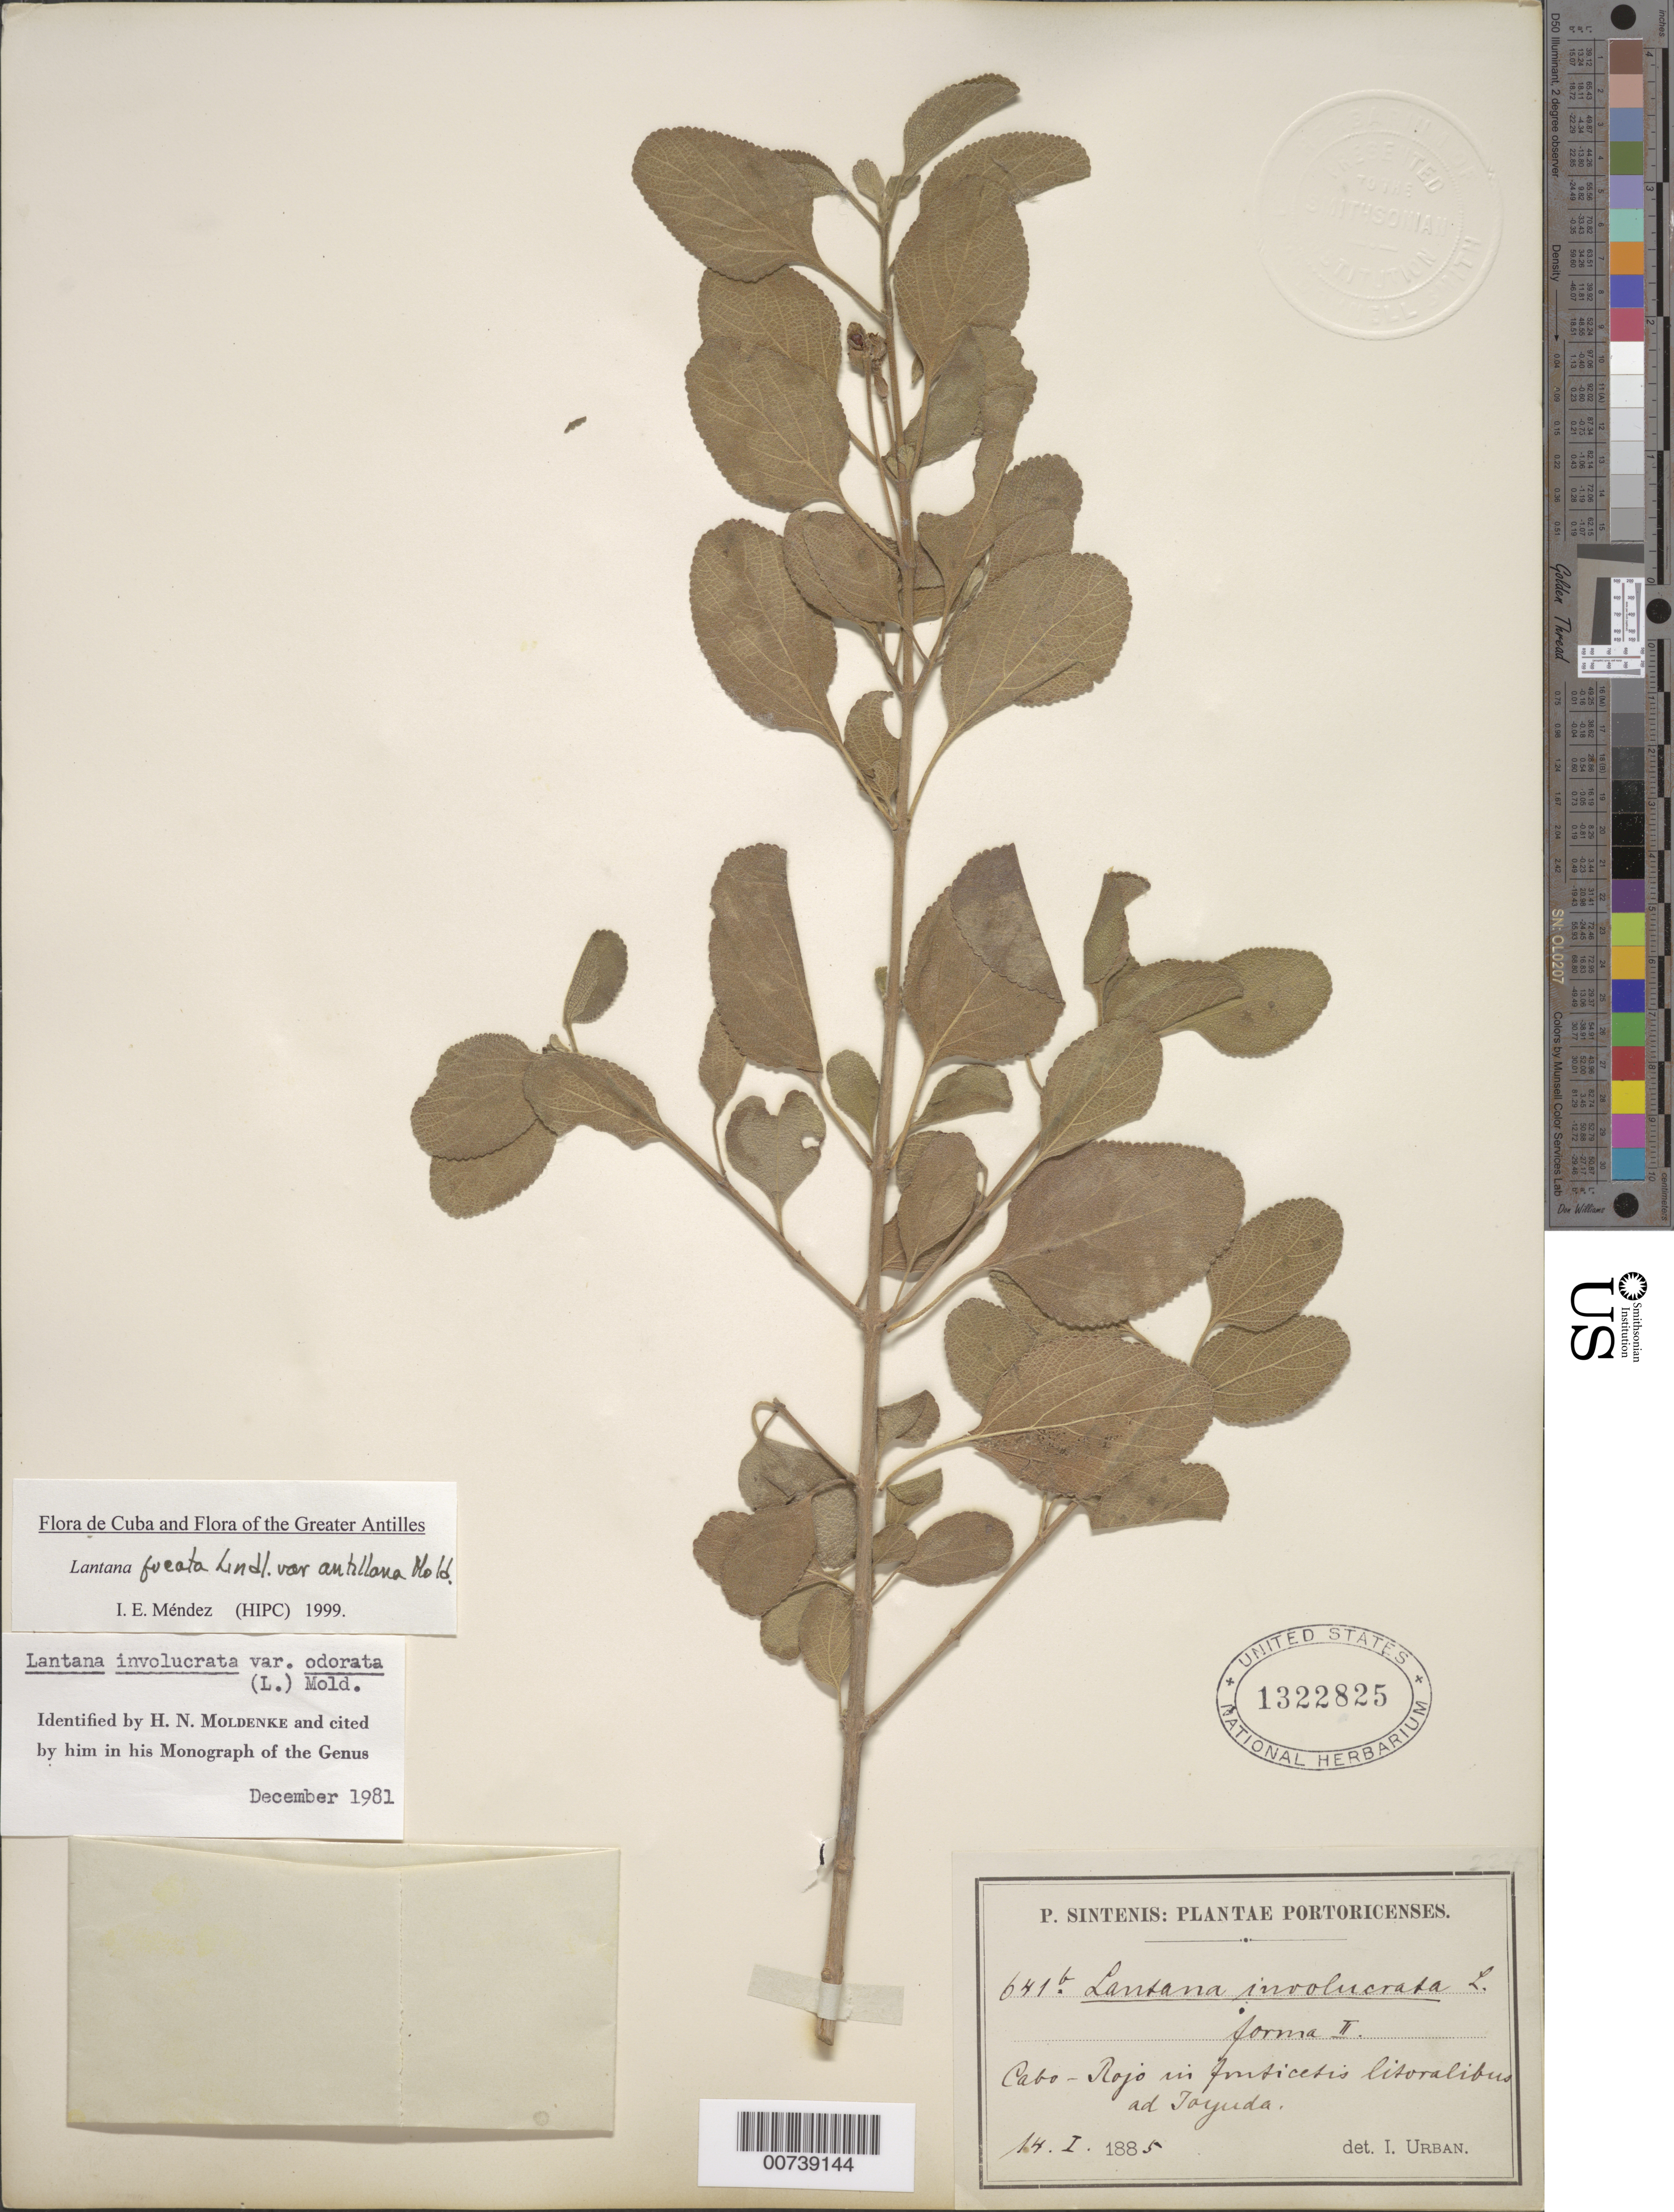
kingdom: Plantae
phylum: Tracheophyta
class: Magnoliopsida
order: Lamiales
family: Verbenaceae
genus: Lantana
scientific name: Lantana fucata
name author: Lindl.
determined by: Méndez, Isidro E., (HIPC)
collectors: P. Sintenis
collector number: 641b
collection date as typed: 14 Jan 1885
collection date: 1885-01-14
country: Puerto Rico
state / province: Cabo Rojo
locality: Cabo Rojo in fruticetis litoralibus ad Jayuda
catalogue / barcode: US 1322825